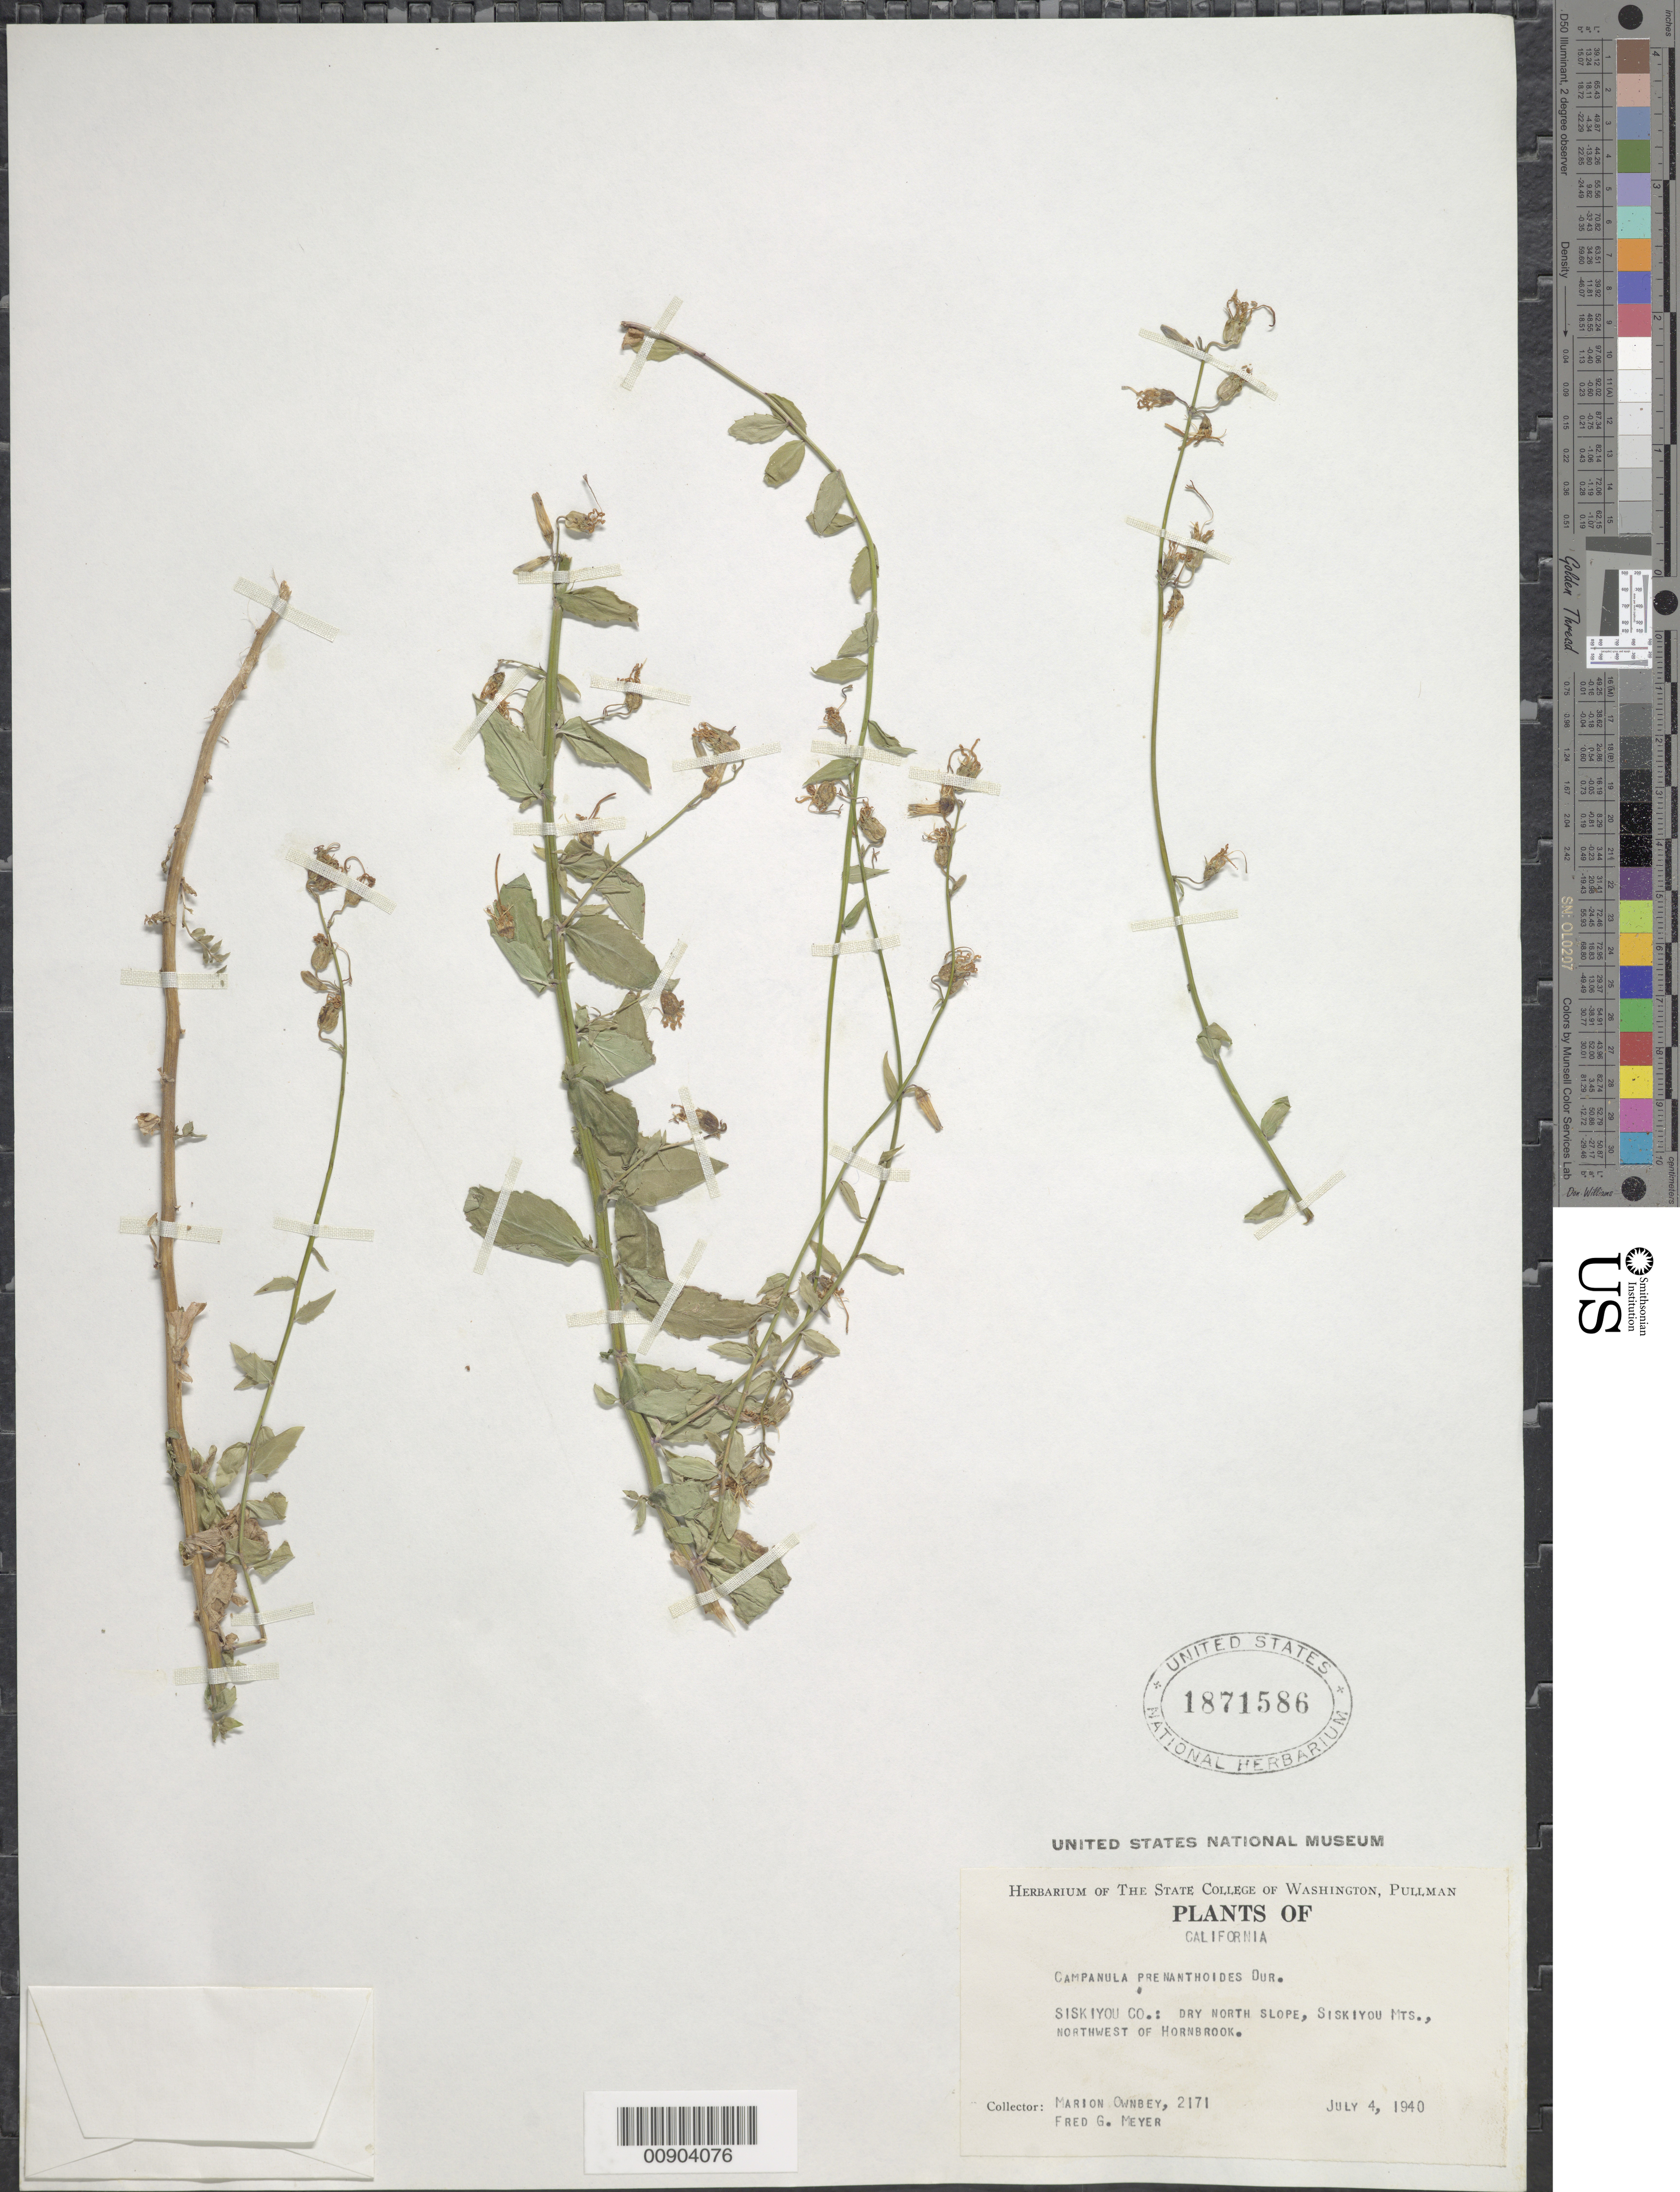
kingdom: Plantae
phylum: Tracheophyta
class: Magnoliopsida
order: Asterales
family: Campanulaceae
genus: Campanula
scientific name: Campanula prenanthoides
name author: Durand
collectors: F. M. Ownbey & F. G. Meyer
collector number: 2171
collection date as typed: July 4, 1940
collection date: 1940-07-04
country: United States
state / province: California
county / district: Siskiyou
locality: Siskiyou Mountains, northwest of Hornbrook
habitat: dry north slope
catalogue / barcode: US 1871586